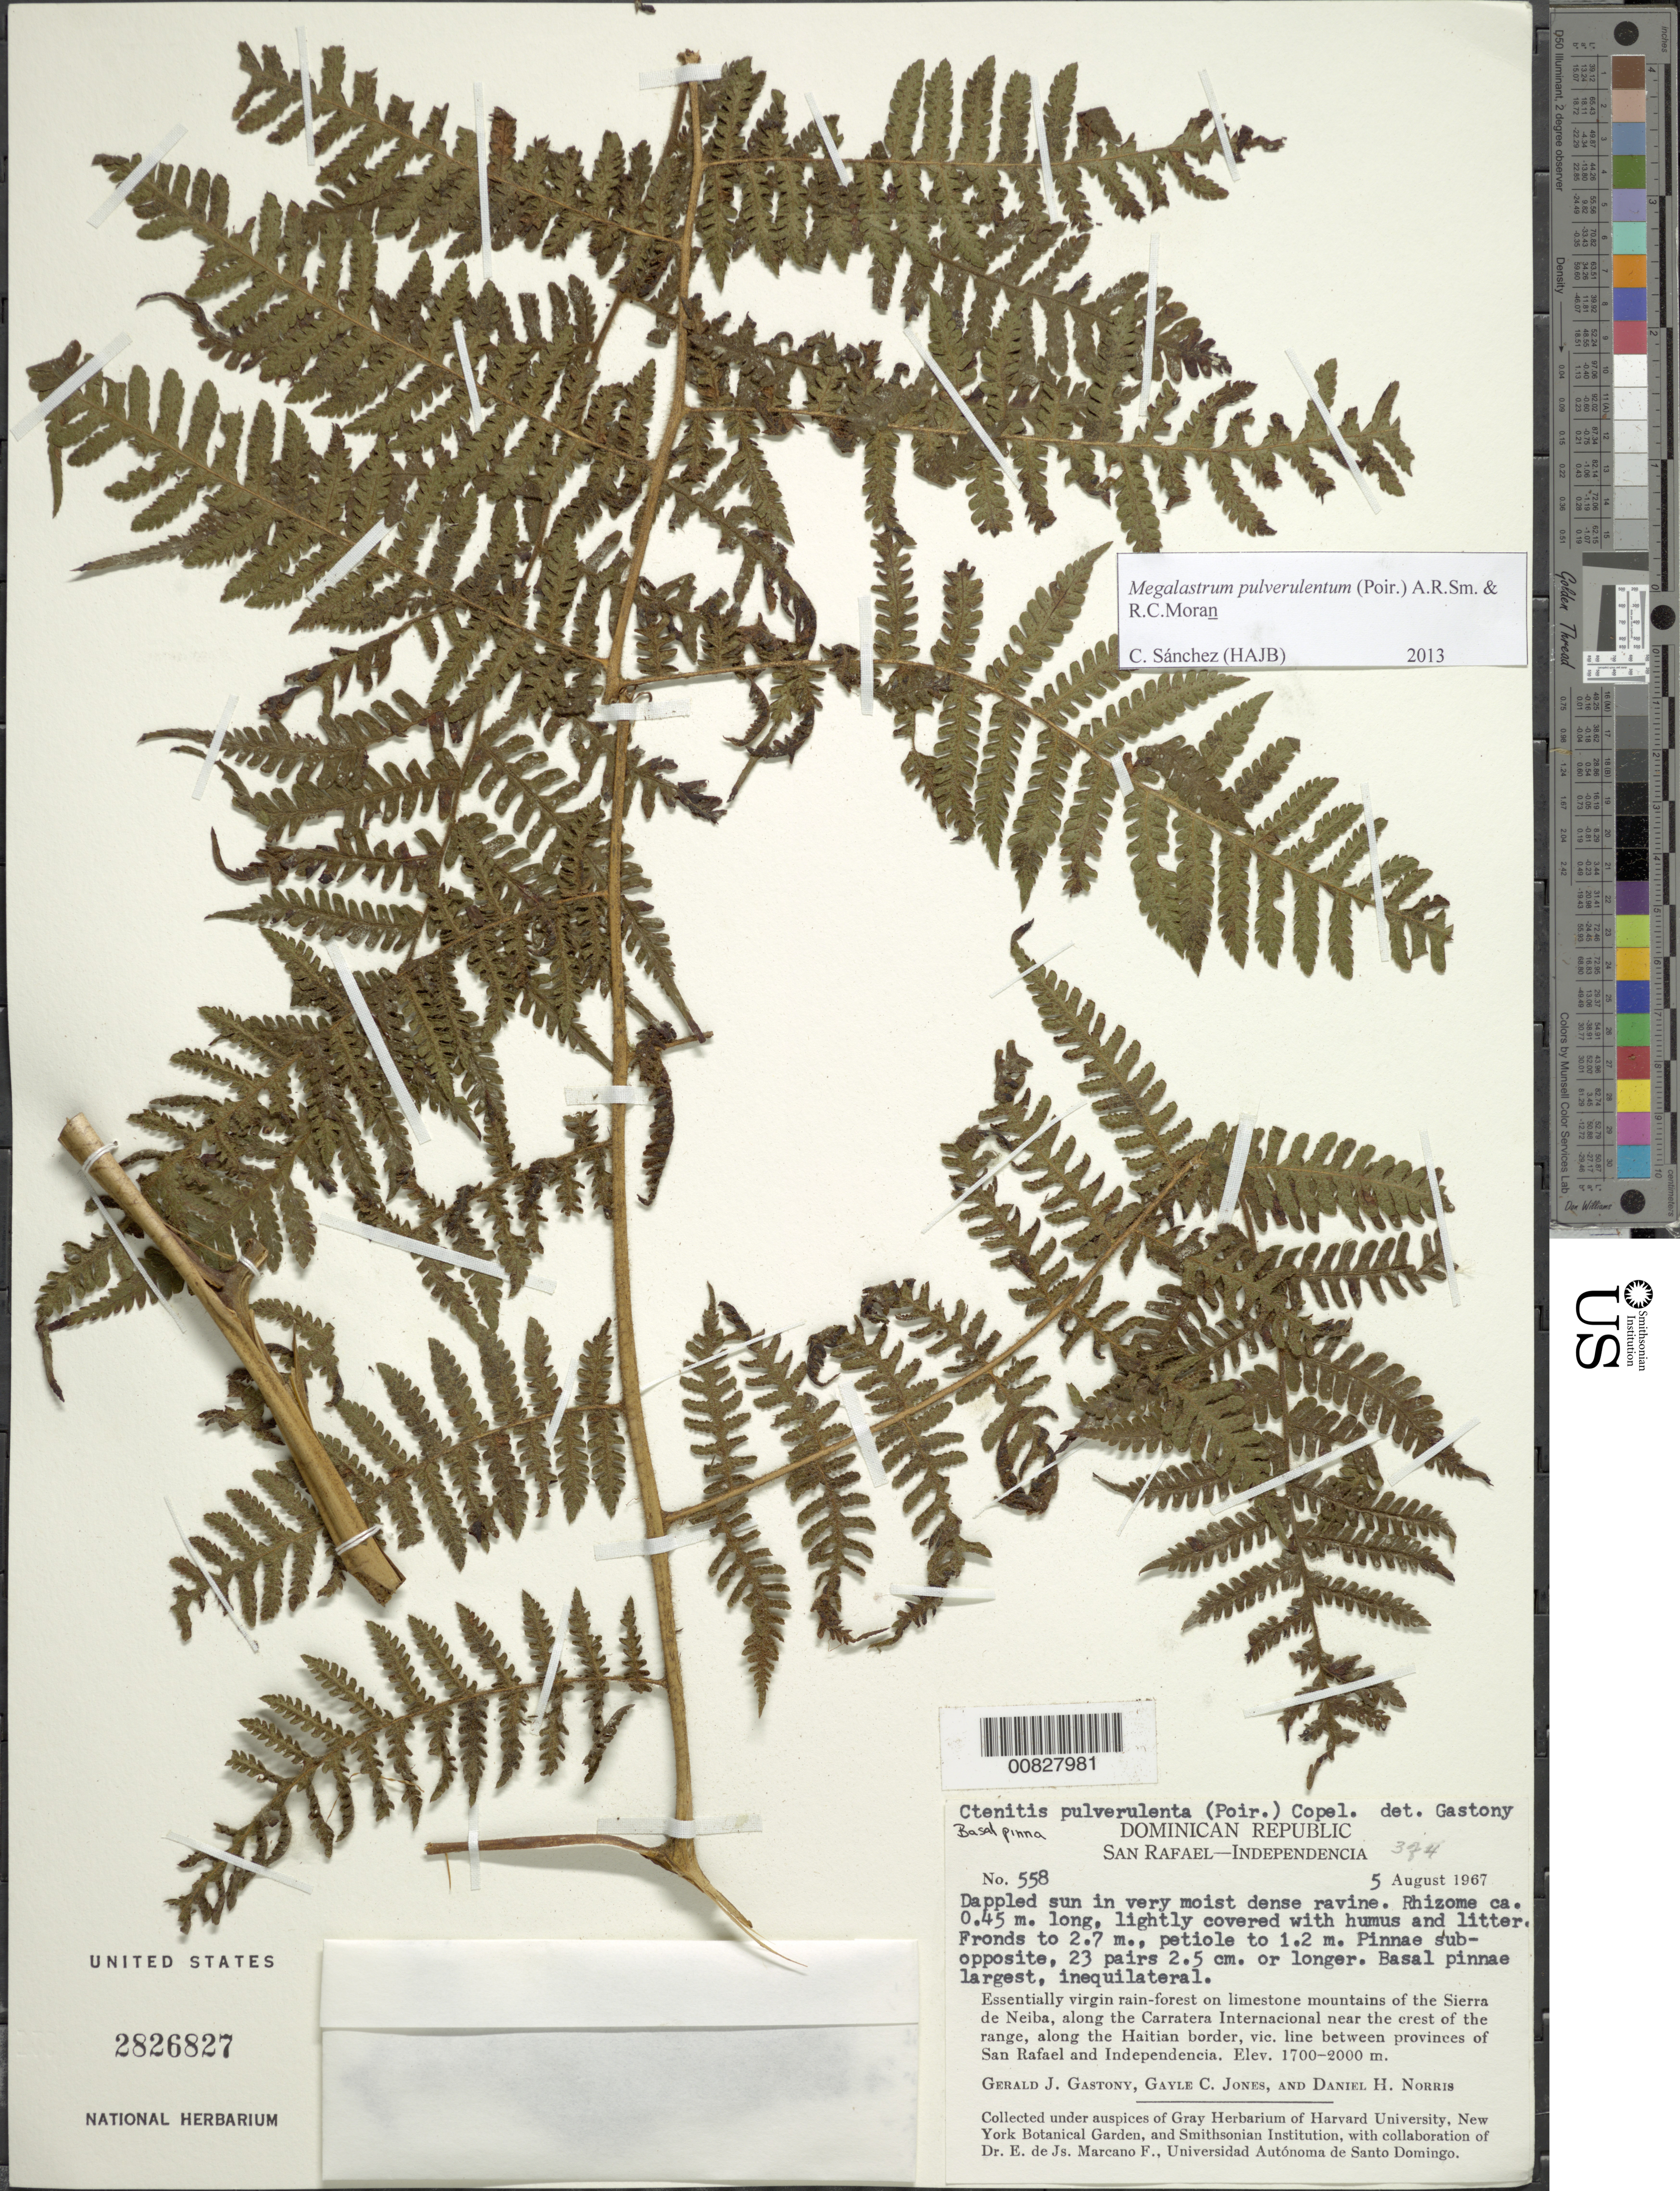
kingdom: Plantae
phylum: Tracheophyta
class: Polypodiopsida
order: Polypodiales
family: Dryopteridaceae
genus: Megalastrum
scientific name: Megalastrum pulverulentum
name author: (Poir.) A.R. Sm. & R.C. Moran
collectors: G. Gastony, G. C. Jones & D. H. Norris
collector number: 558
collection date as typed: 05 Aug 1967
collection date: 1967-08-05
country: Dominican Republic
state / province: Independencia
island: Hispaniola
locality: San Rafael-Independencia, Sierra de Neiba, Carretera Internacional, along Haitian border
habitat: Essentially virgin rainforest on limestone mountains; dappled sun in very moist dense ravine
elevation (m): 1700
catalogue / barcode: US 2826827